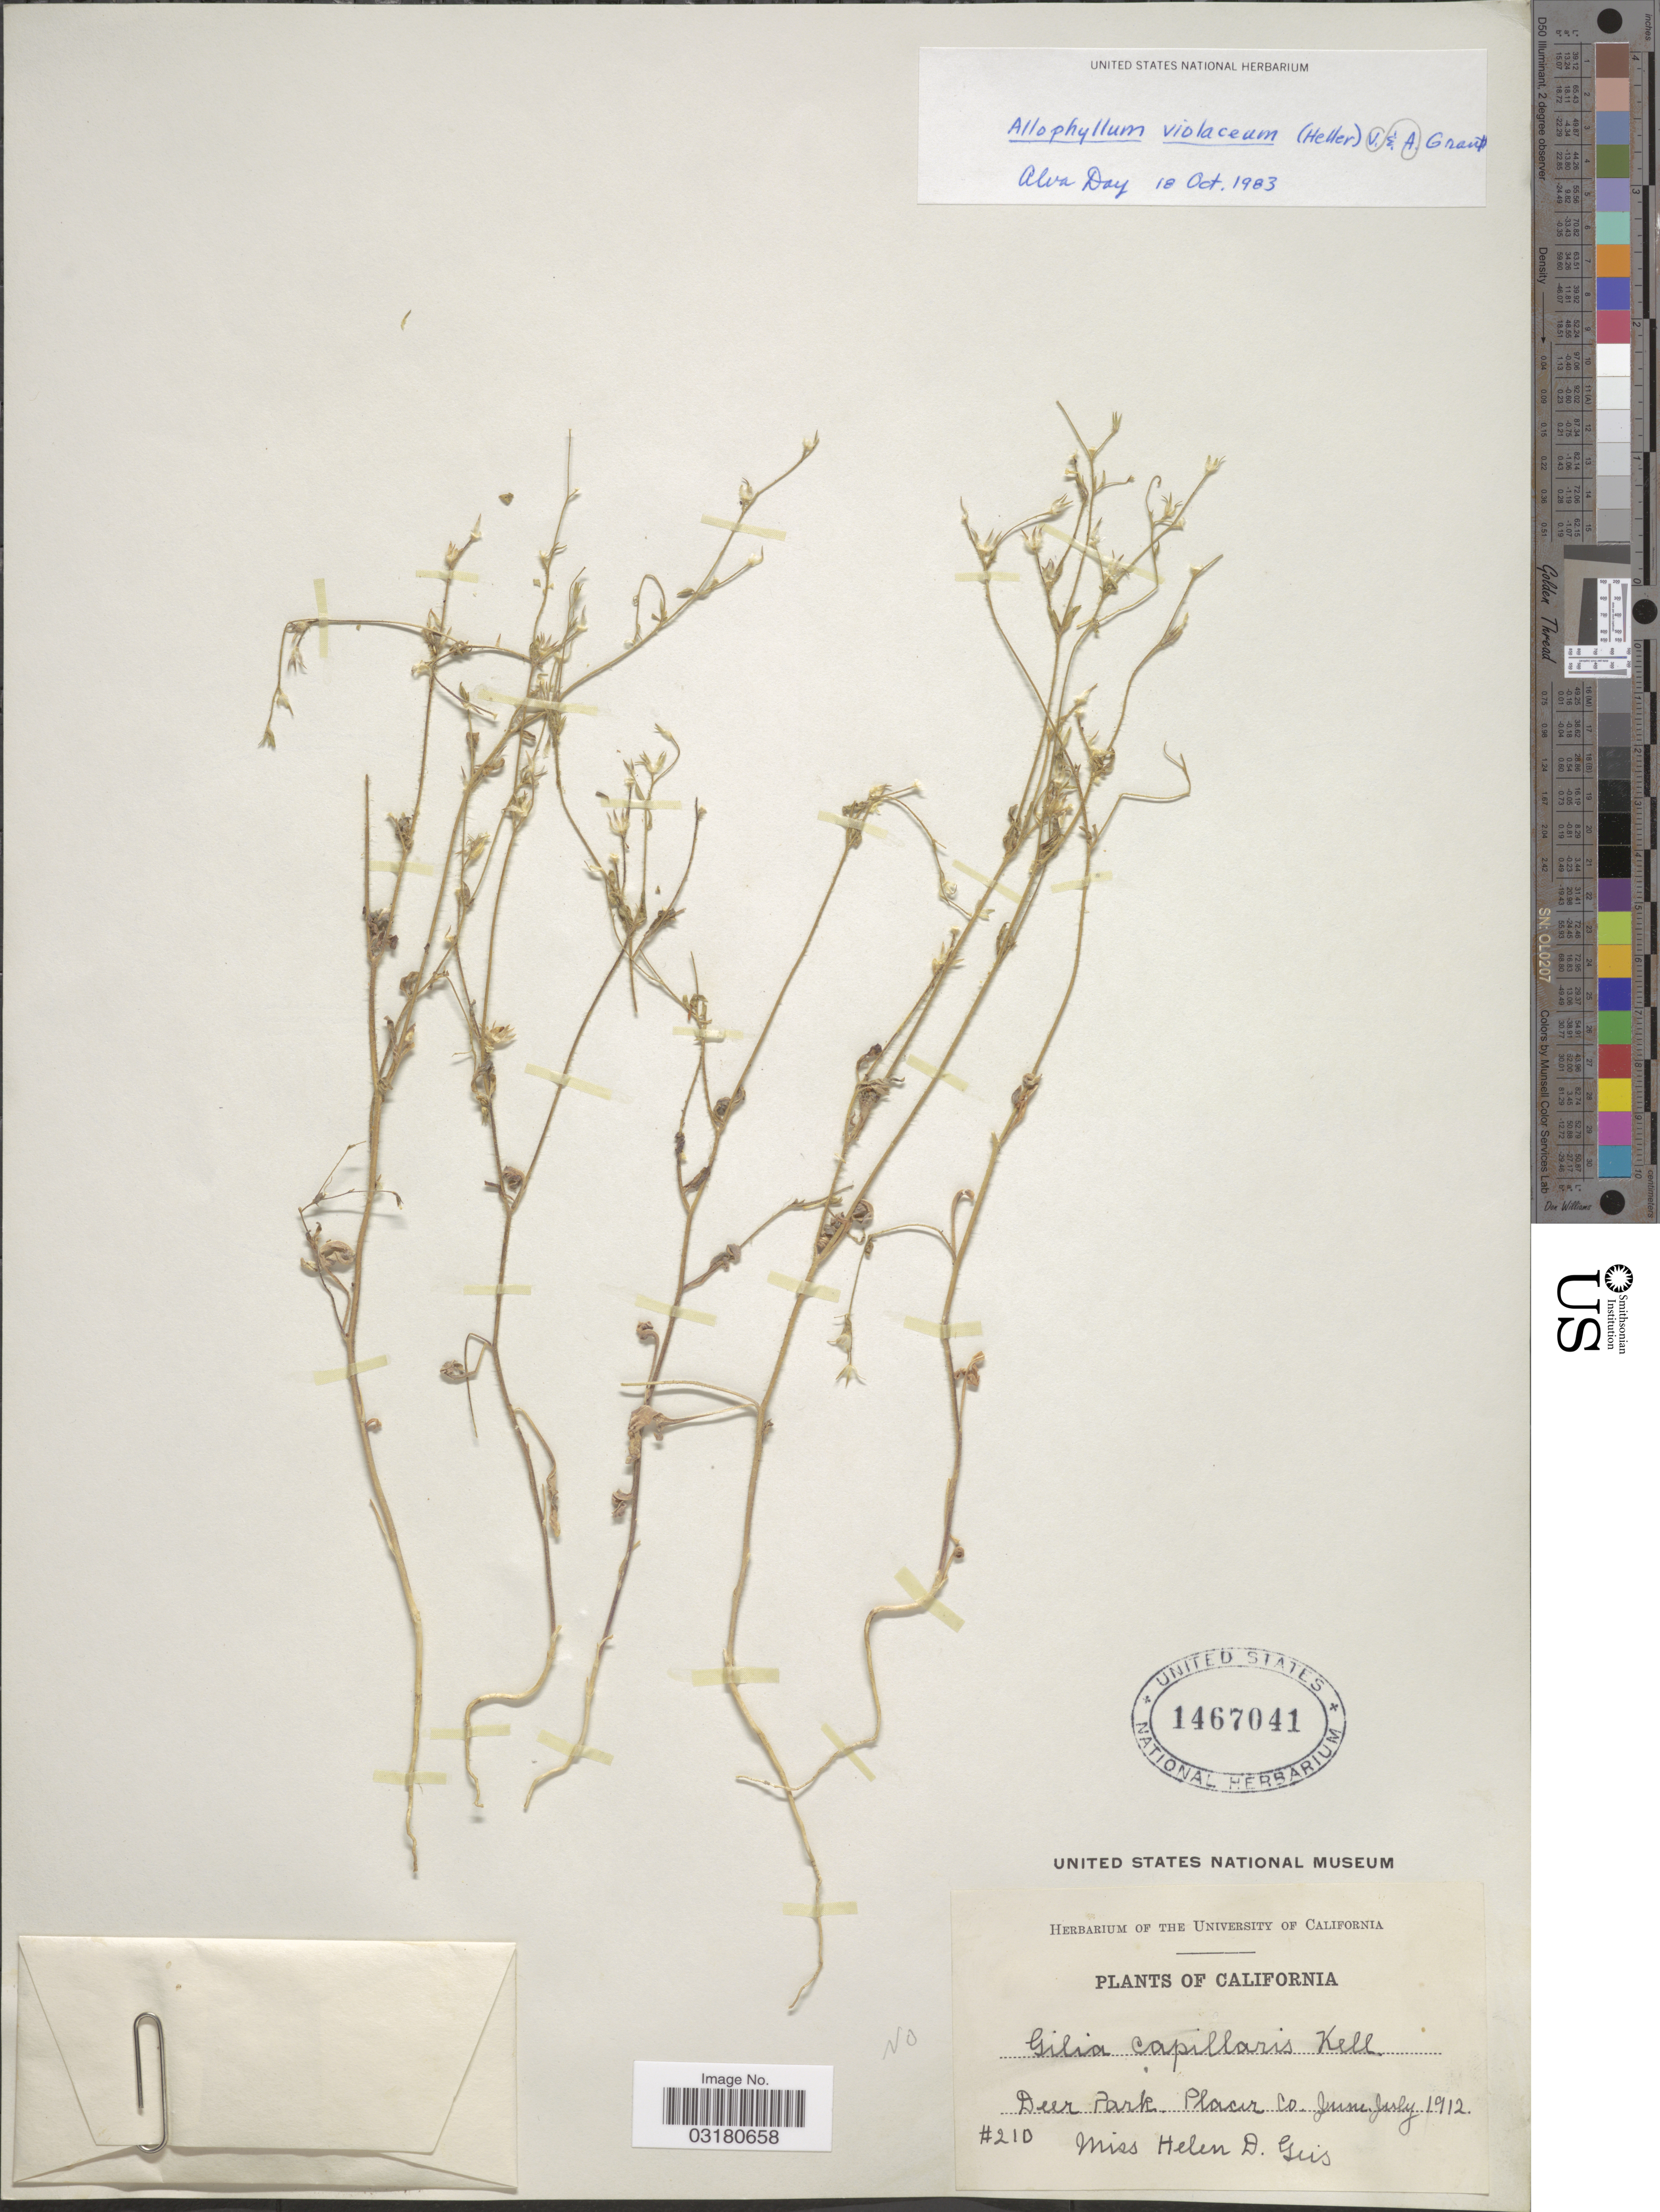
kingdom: Plantae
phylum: Tracheophyta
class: Magnoliopsida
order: Ericales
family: Polemoniaceae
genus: Allophyllum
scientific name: Allophyllum violaceum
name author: (A. Heller) A.D. Grant & V.E. Grant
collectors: H. Geis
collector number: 210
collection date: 1912-06/1912-07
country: United States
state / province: California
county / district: Placer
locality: Deer Park. Placer Co.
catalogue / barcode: US 1467041